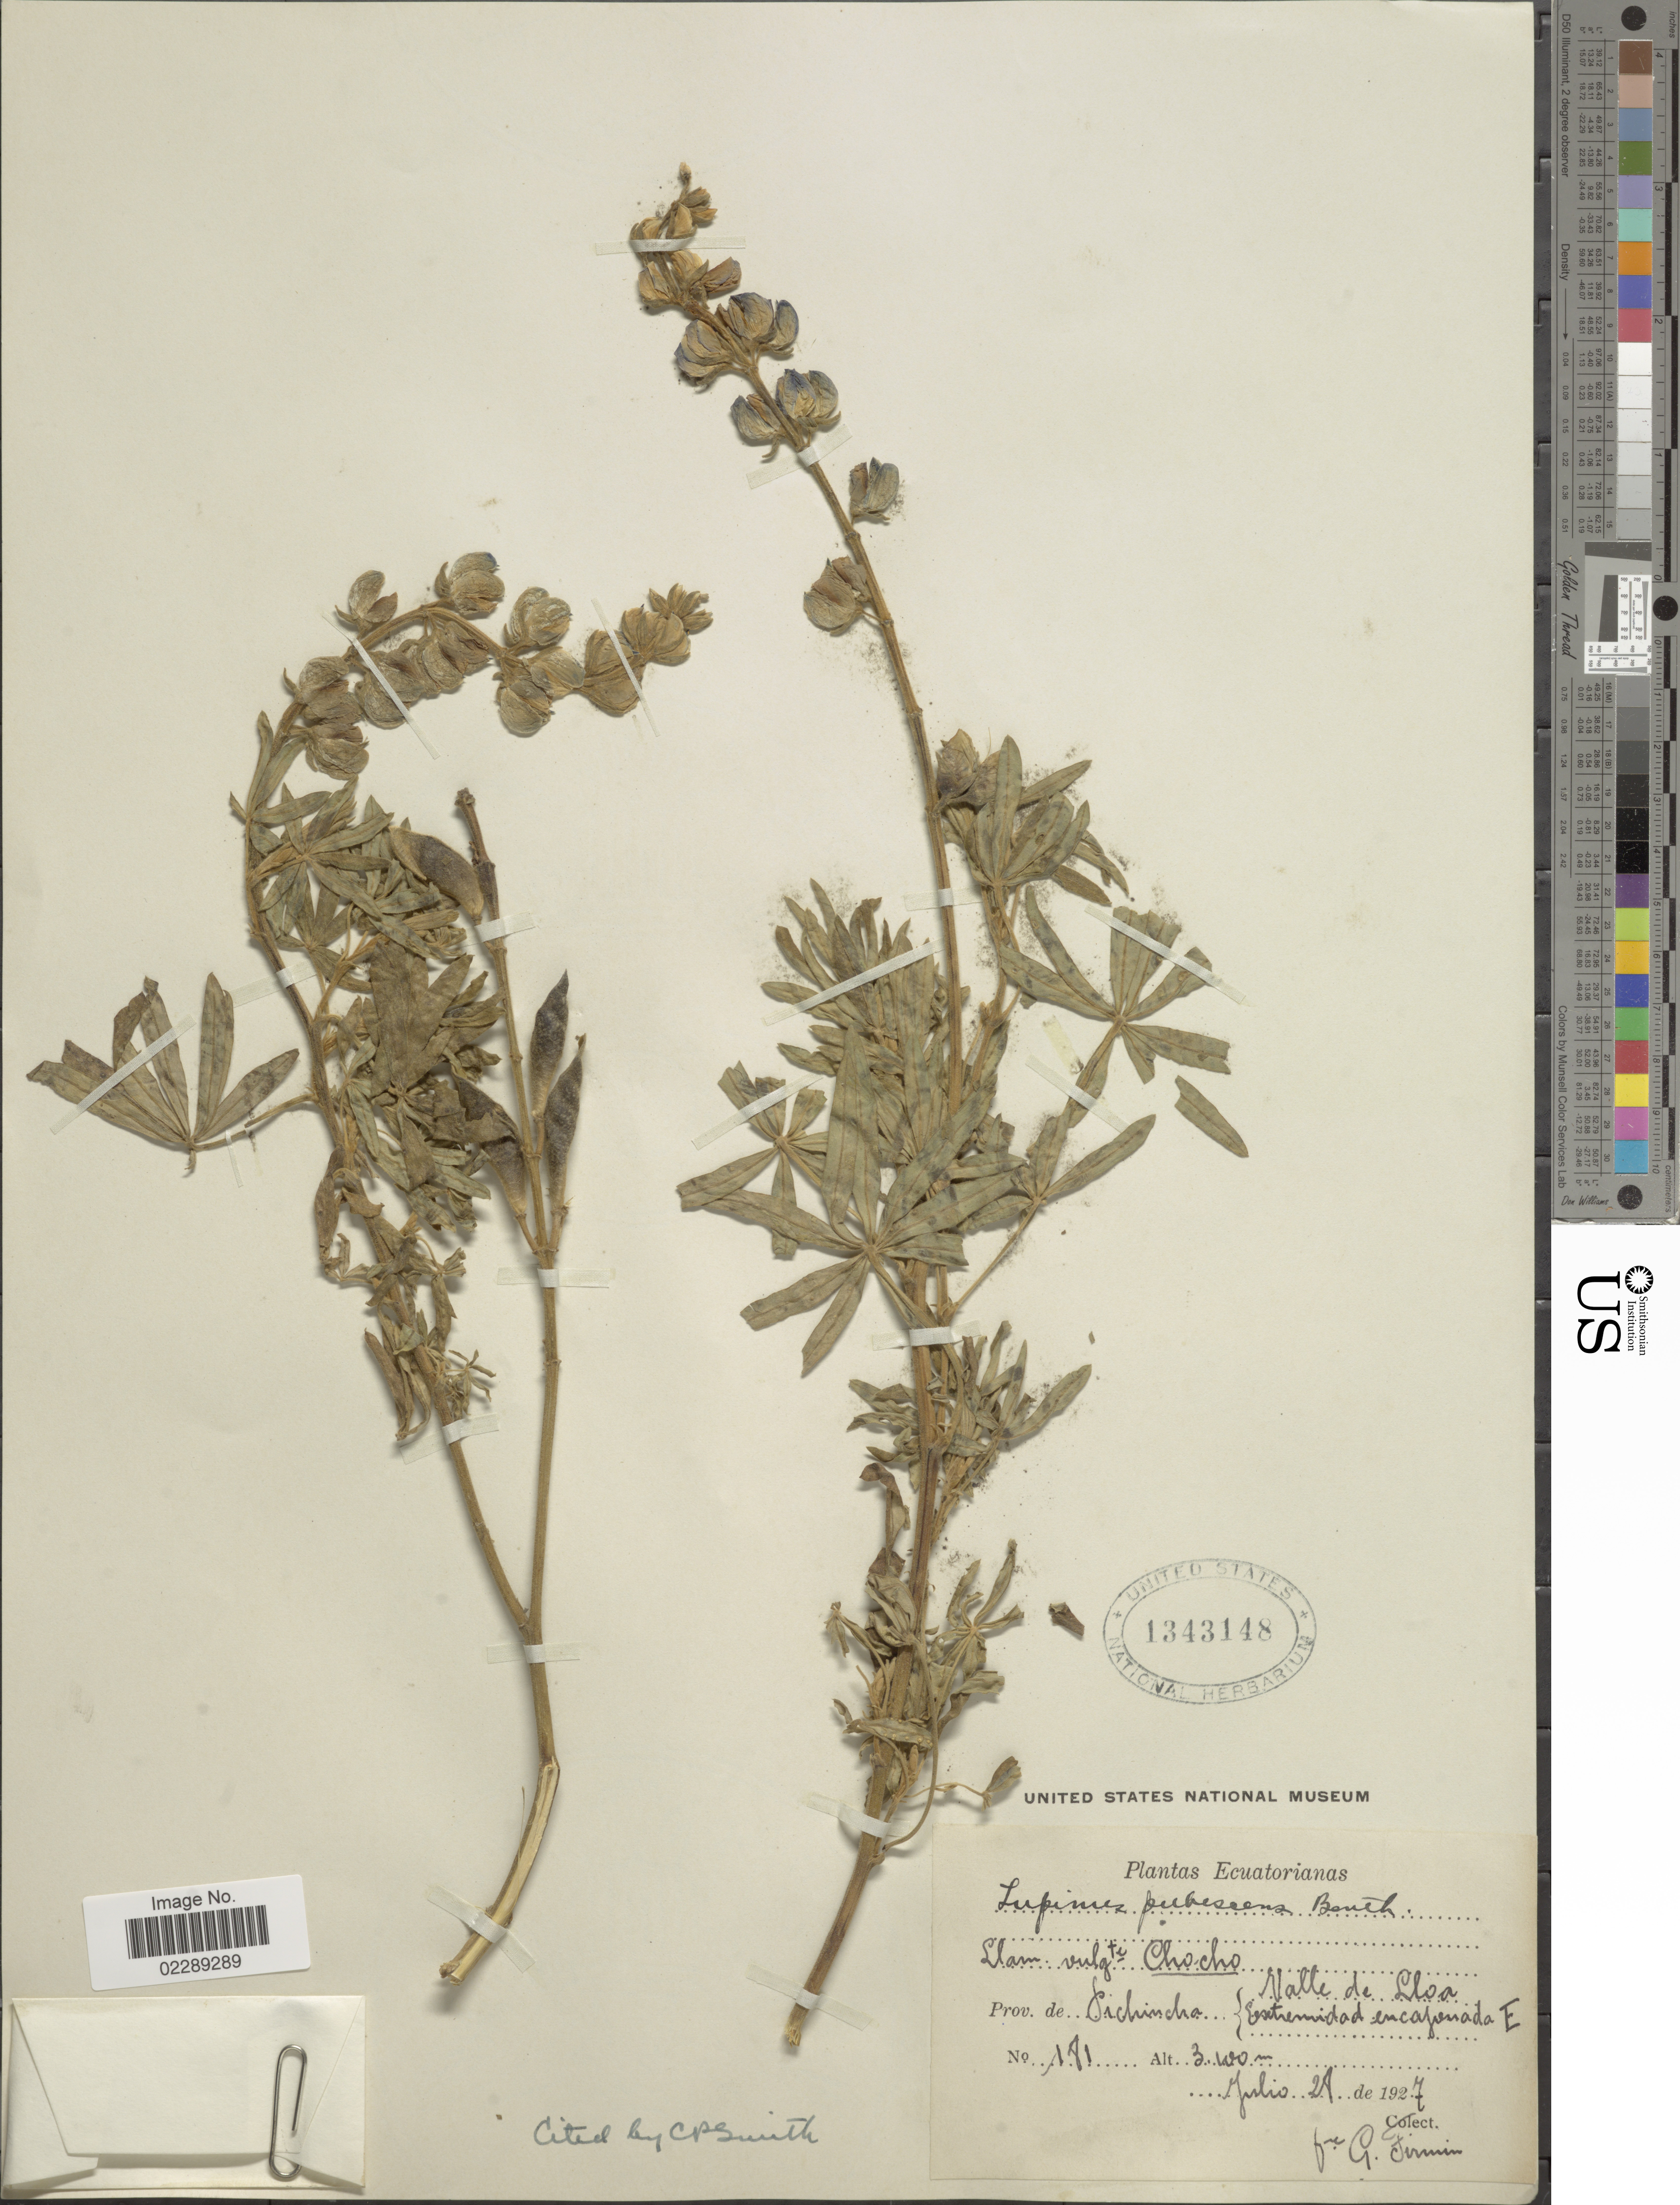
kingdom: Plantae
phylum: Tracheophyta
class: Magnoliopsida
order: Fabales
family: Fabaceae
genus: Lupinus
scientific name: Lupinus pubescens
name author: Benth.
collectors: F. Firmin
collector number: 181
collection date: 1927-07-28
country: Ecuador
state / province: Pichincha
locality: Prov. de Pichincha. Valle de Lloa. Extremidad encajonada E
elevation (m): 3100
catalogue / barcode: US 1343148